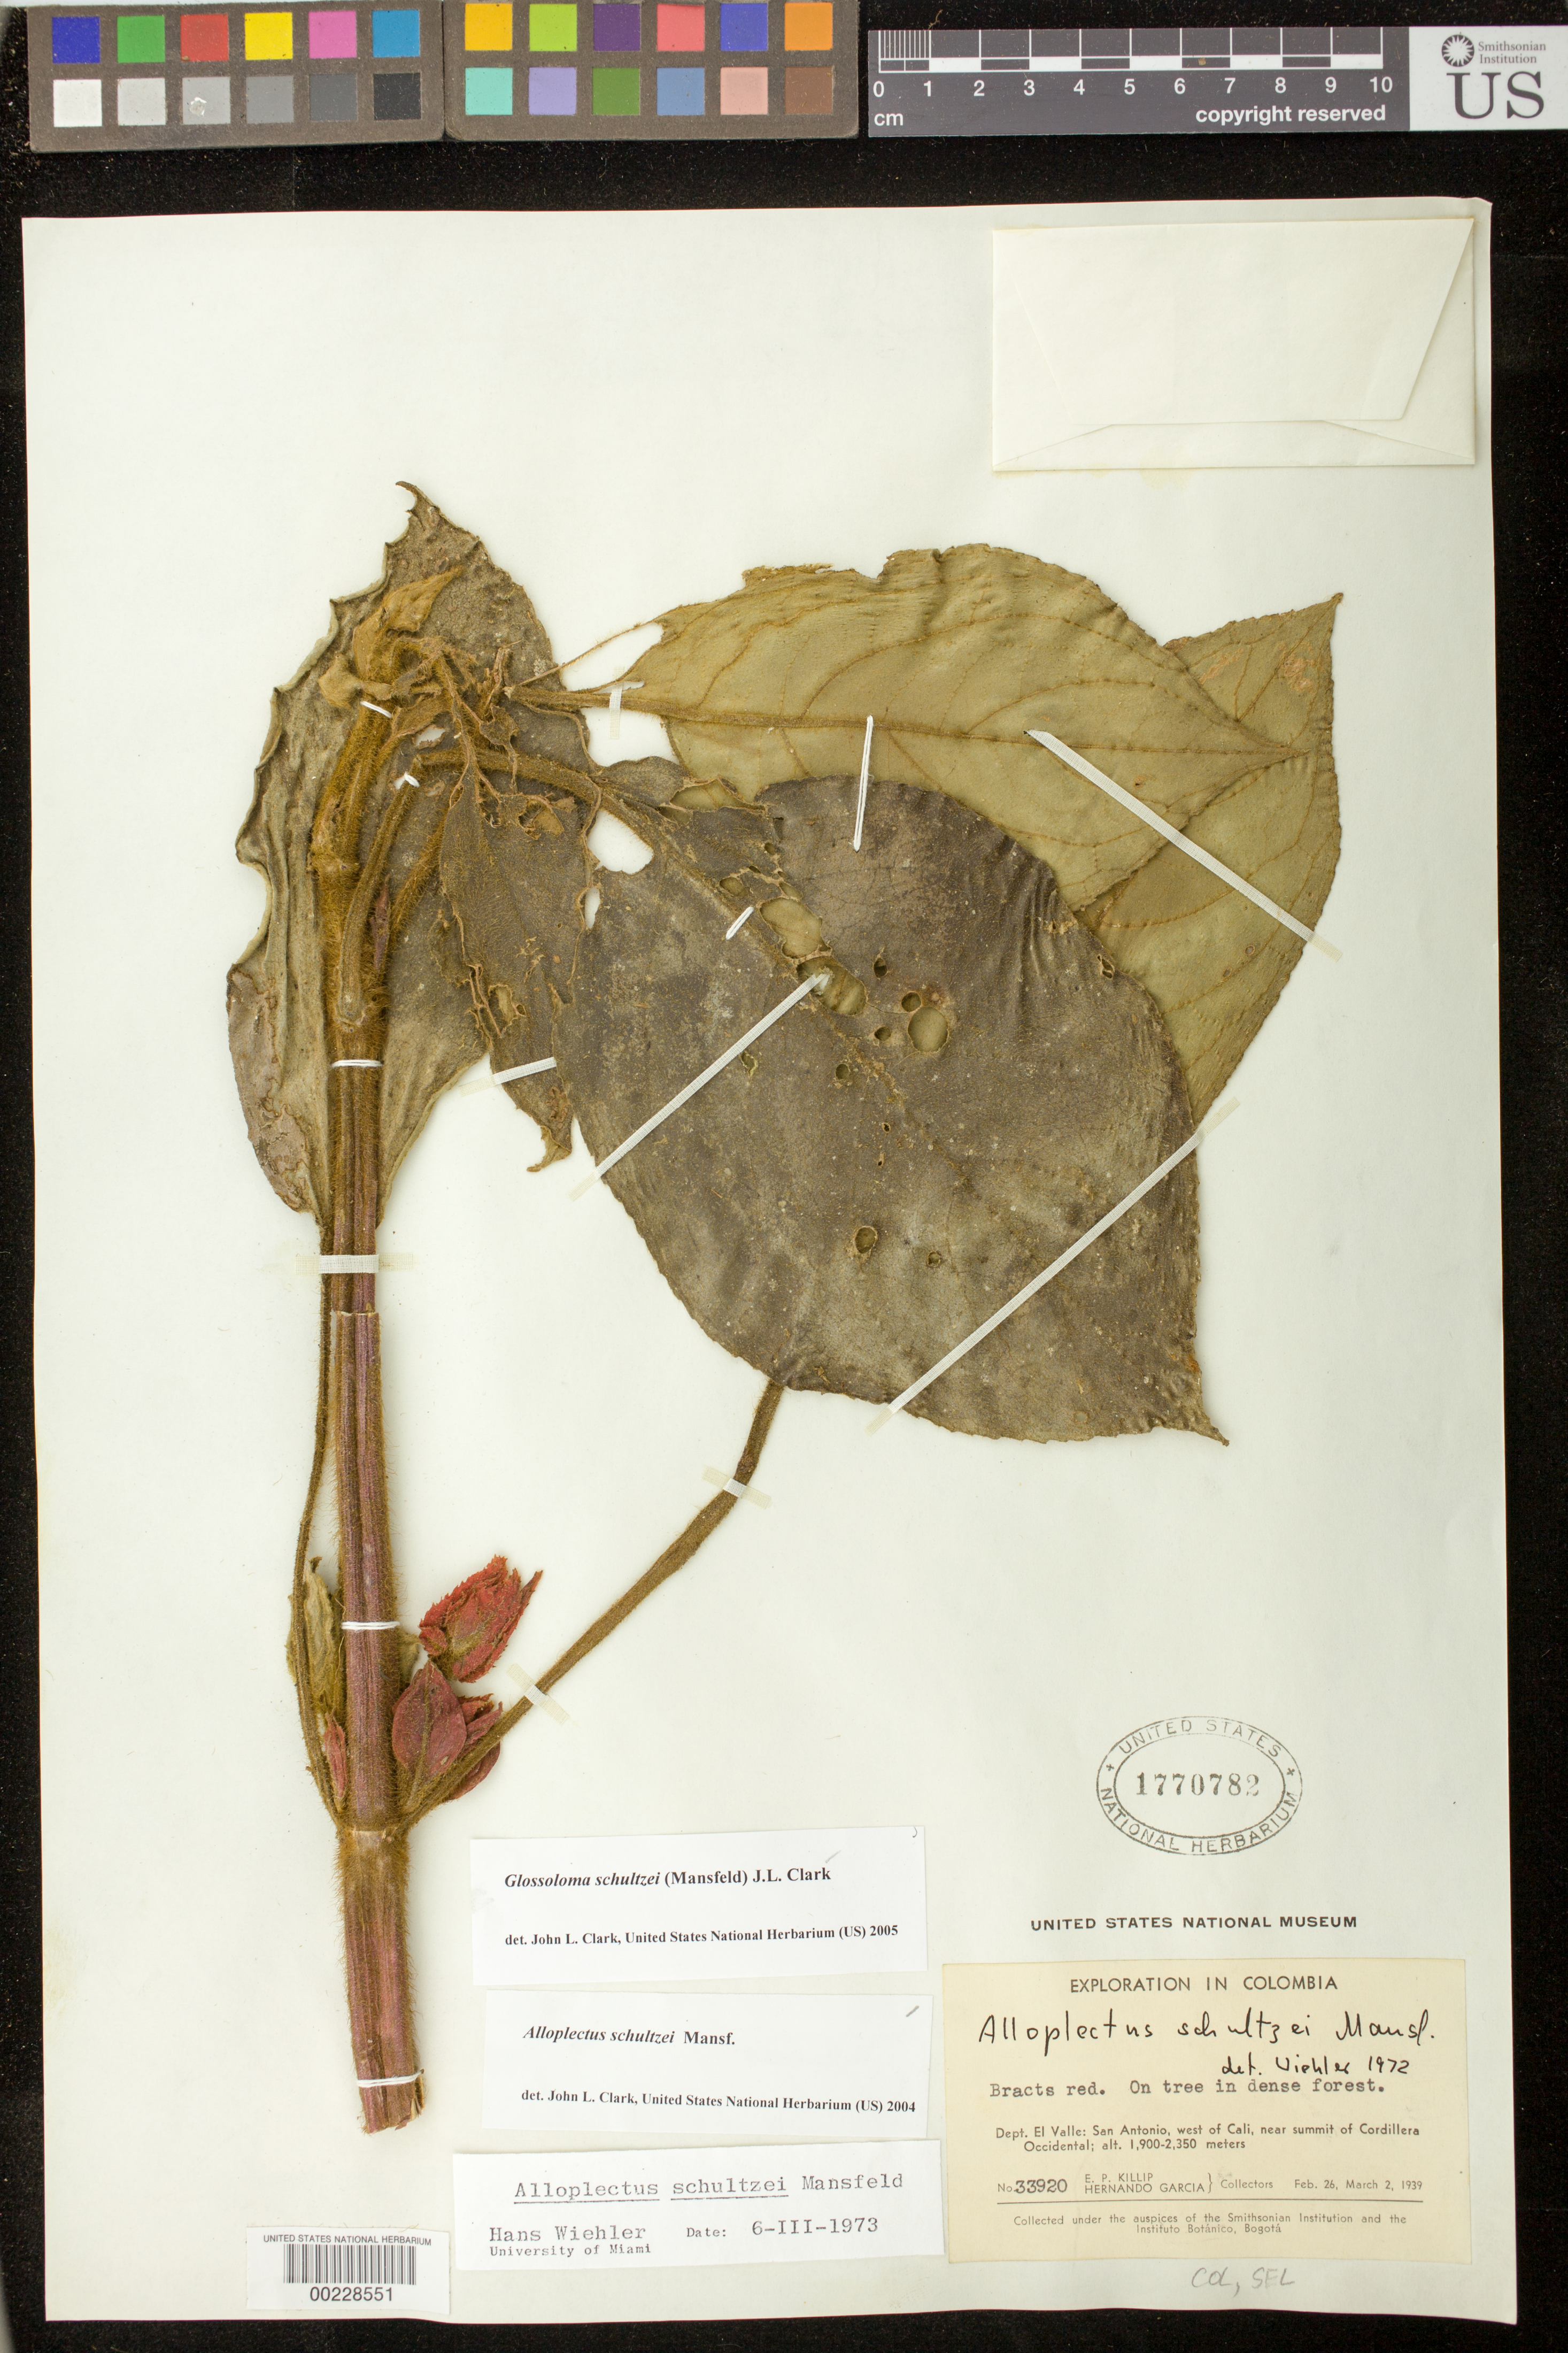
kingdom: Plantae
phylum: Tracheophyta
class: Magnoliopsida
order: Lamiales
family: Gesneriaceae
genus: Glossoloma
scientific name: Glossoloma schultzei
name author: (Mansf.) J.L. Clark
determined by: Clark, J. L., (SEL), The Marie Selby Botanical Garden (UNITED STATES)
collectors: E. P. Killip & H. Garcia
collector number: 33920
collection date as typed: Feb-Mar 1939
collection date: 1939-02/1939-03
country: Colombia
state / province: Valle del Cauca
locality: San Antonio, W of Cali, near summit of Cordillera Occidental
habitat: On tree in dense forest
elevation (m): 1900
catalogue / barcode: US 1770782